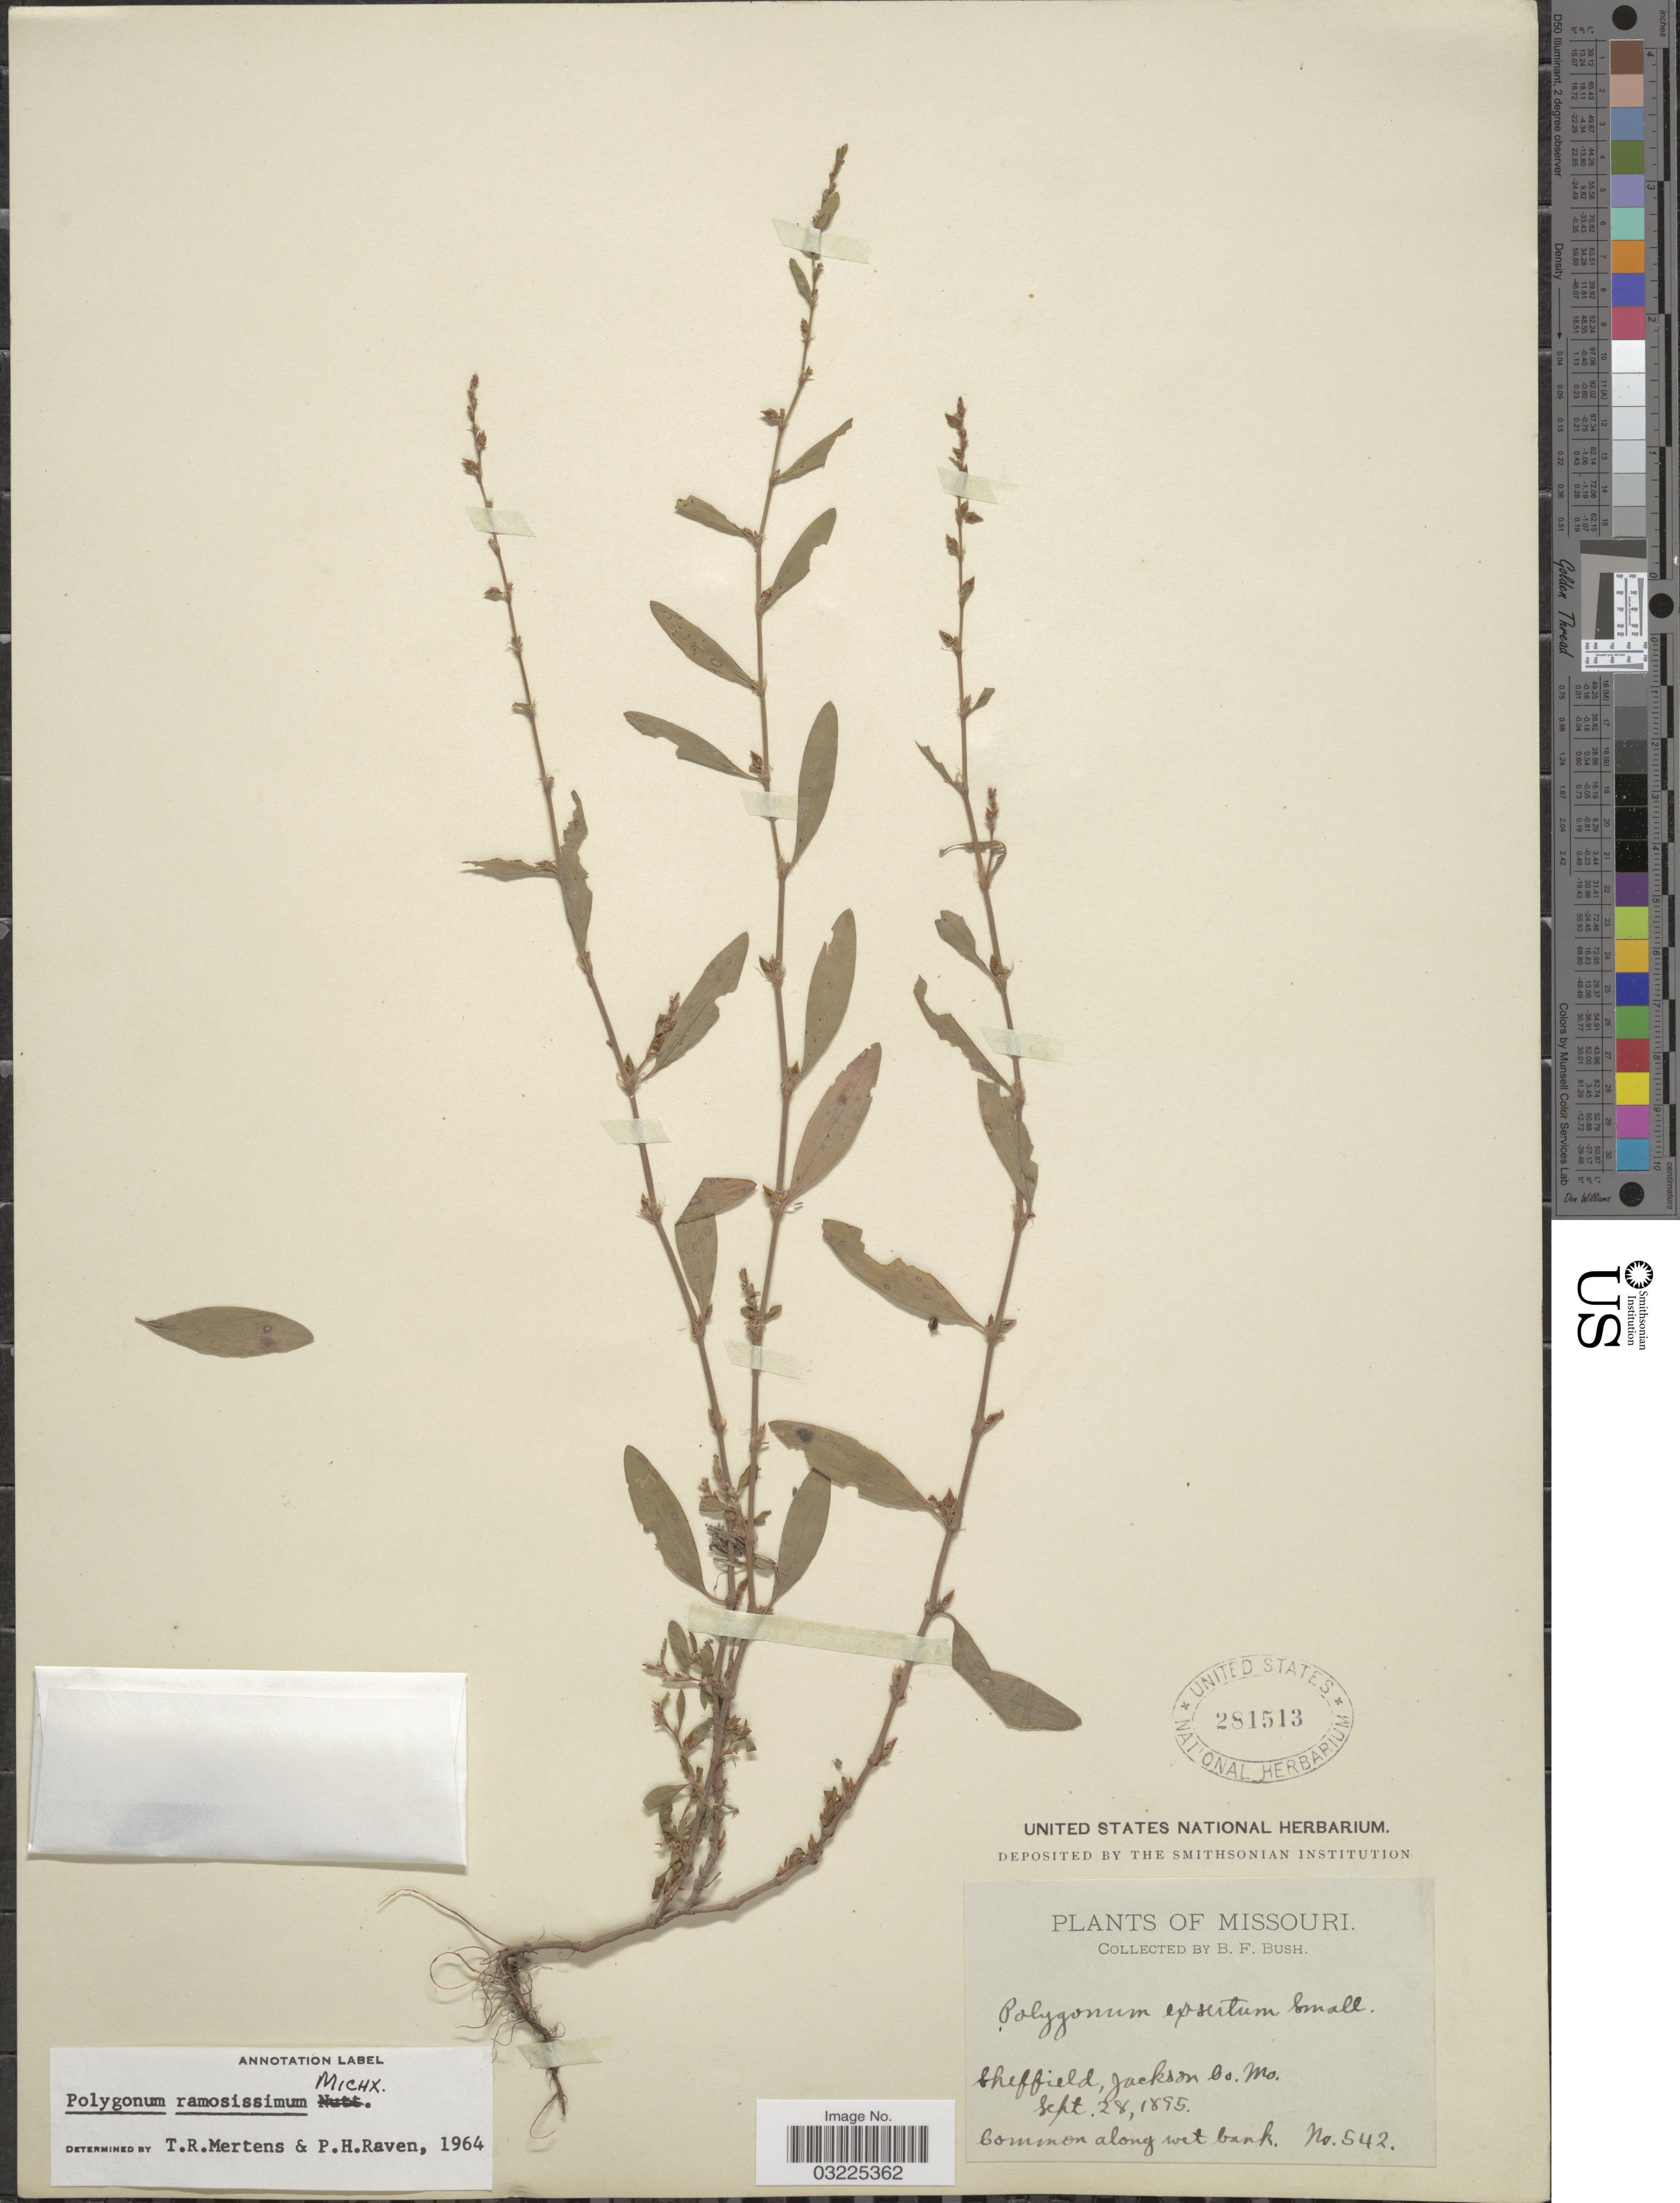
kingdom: Plantae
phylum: Tracheophyta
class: Magnoliopsida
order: Caryophyllales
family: Polygonaceae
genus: Polygonum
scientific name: Polygonum ramosissimum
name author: Michx.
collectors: B. F. Bush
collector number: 542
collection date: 1895-09-28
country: United States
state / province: Missouri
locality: Sheffield, Jackson Co. Mo.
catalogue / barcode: US 281513